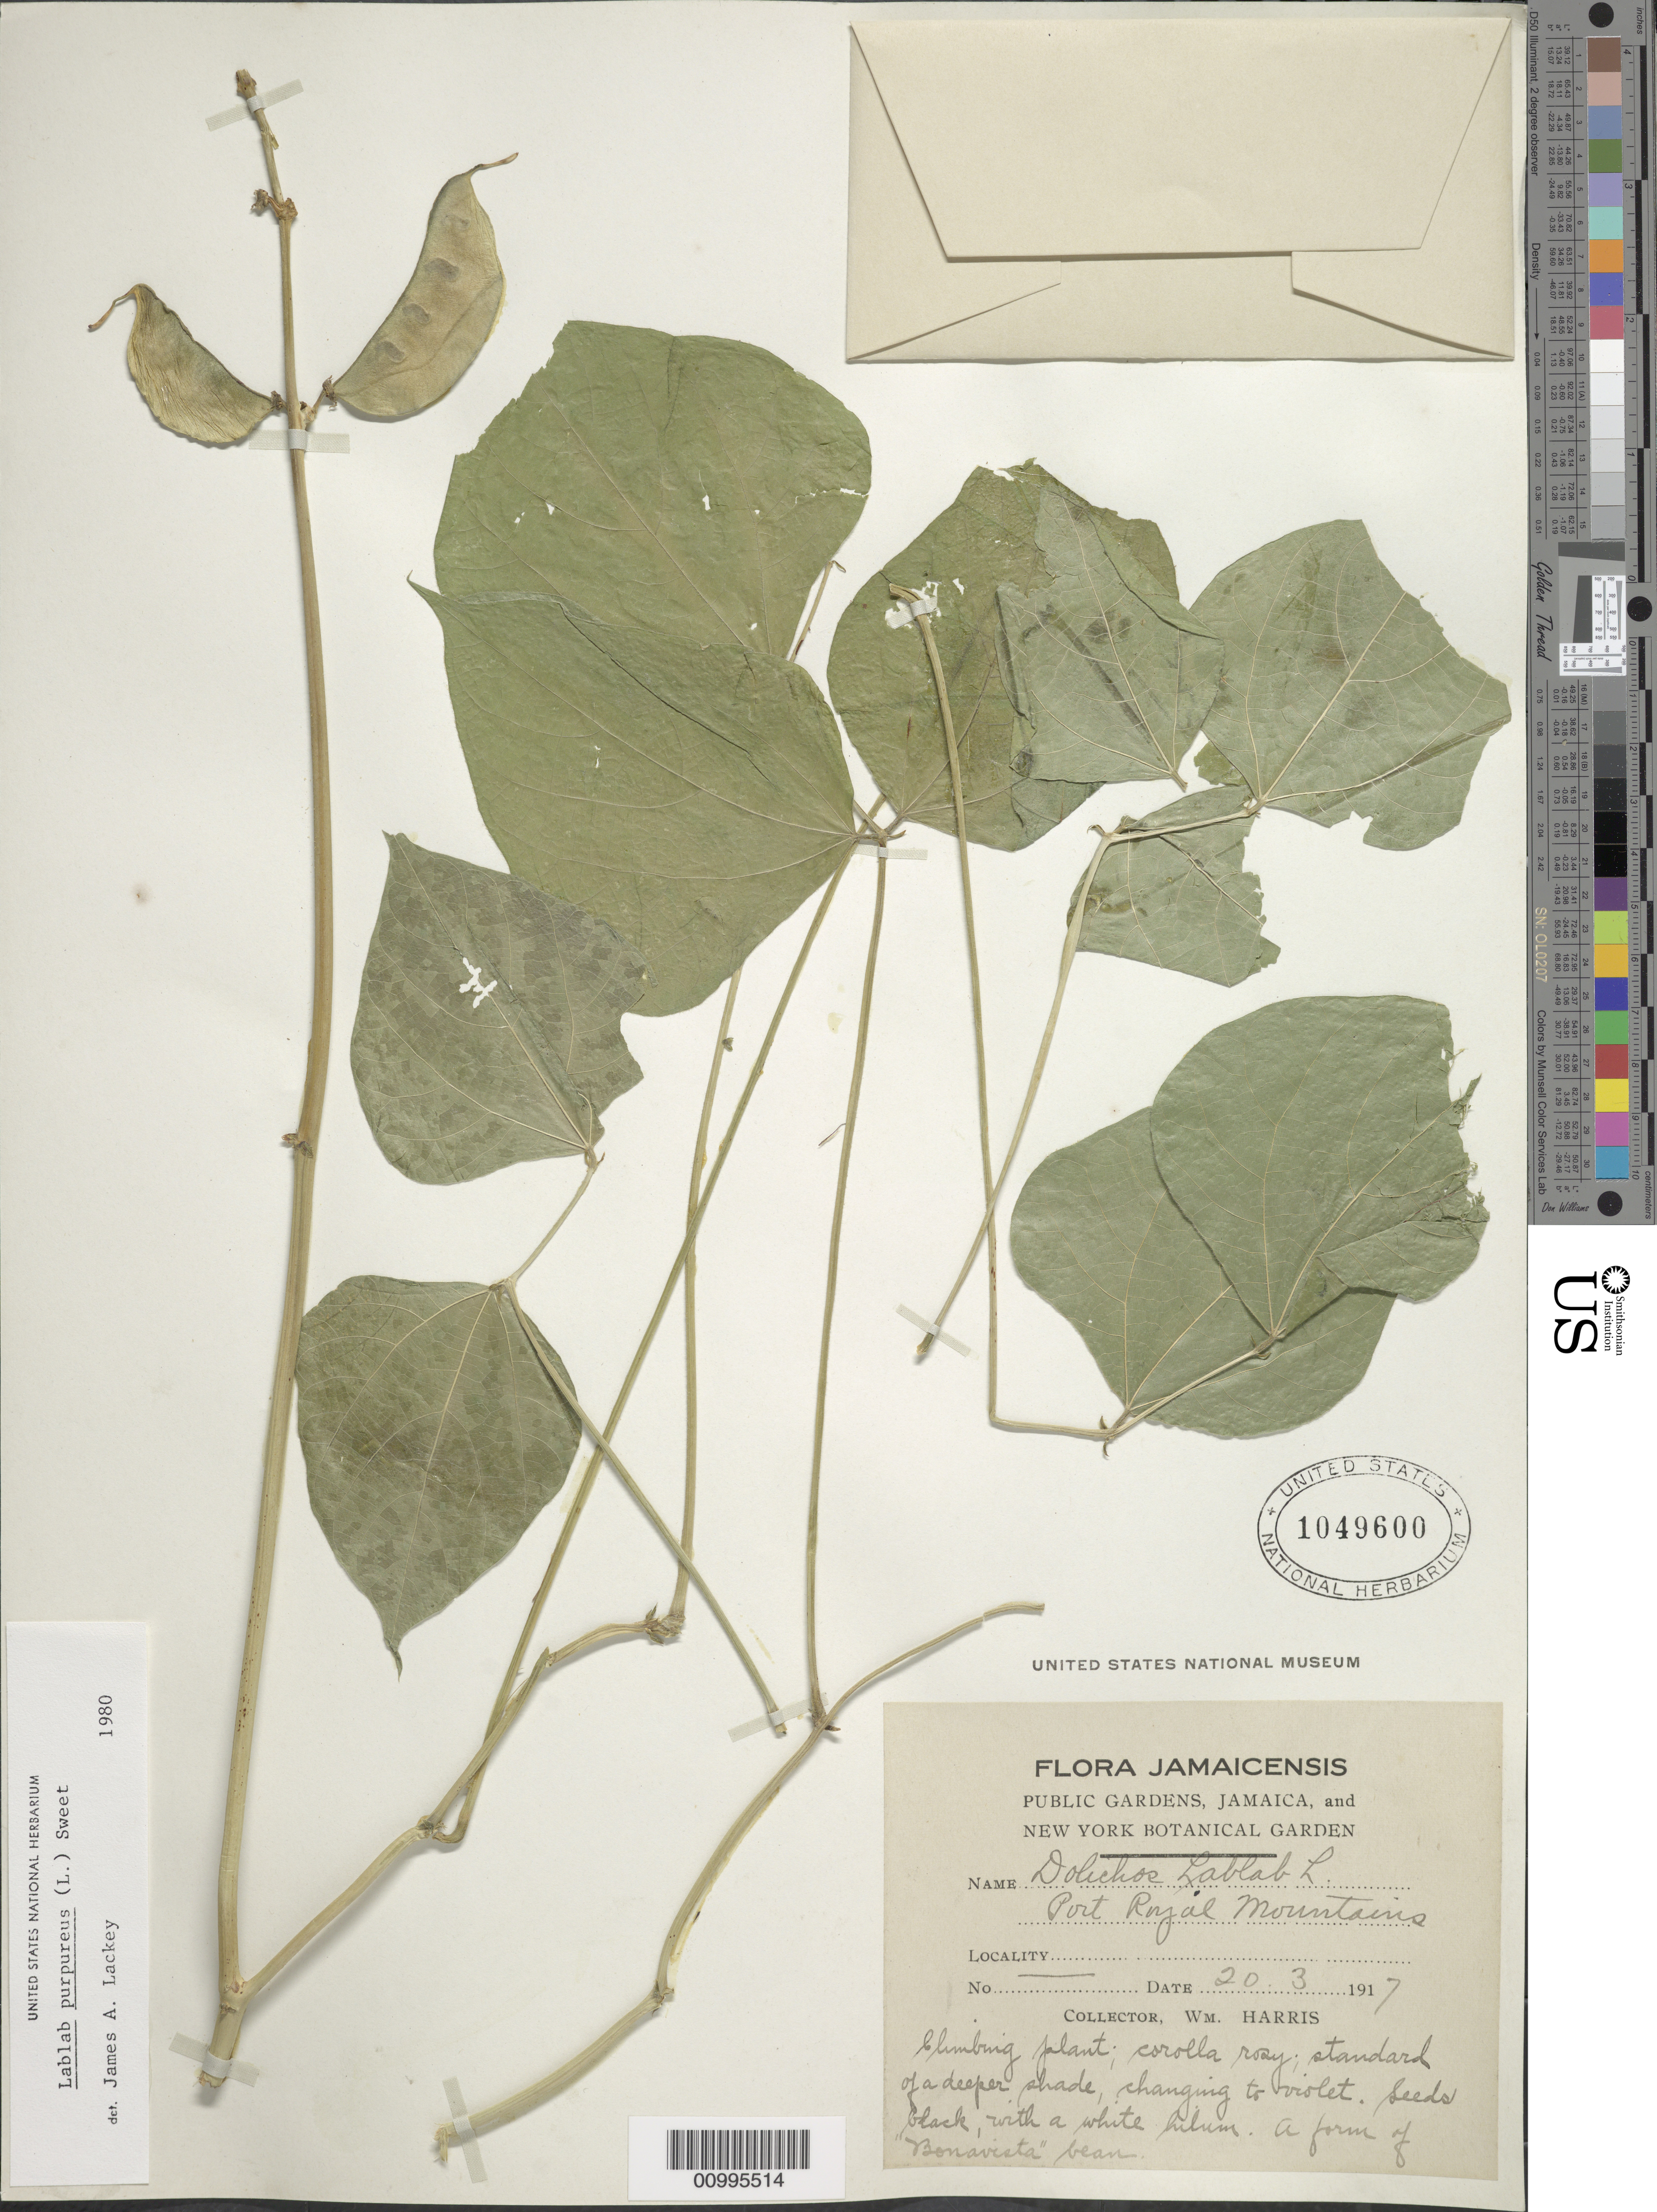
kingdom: Plantae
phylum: Tracheophyta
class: Magnoliopsida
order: Fabales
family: Fabaceae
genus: Lablab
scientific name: Lablab purpureus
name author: (L.) Sweet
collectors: W. H. Harris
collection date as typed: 20 Mar 1917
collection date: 1917-03-20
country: Jamaica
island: Jamaica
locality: Port Royal Mountains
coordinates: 0 N, 0 E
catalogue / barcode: US 1049600